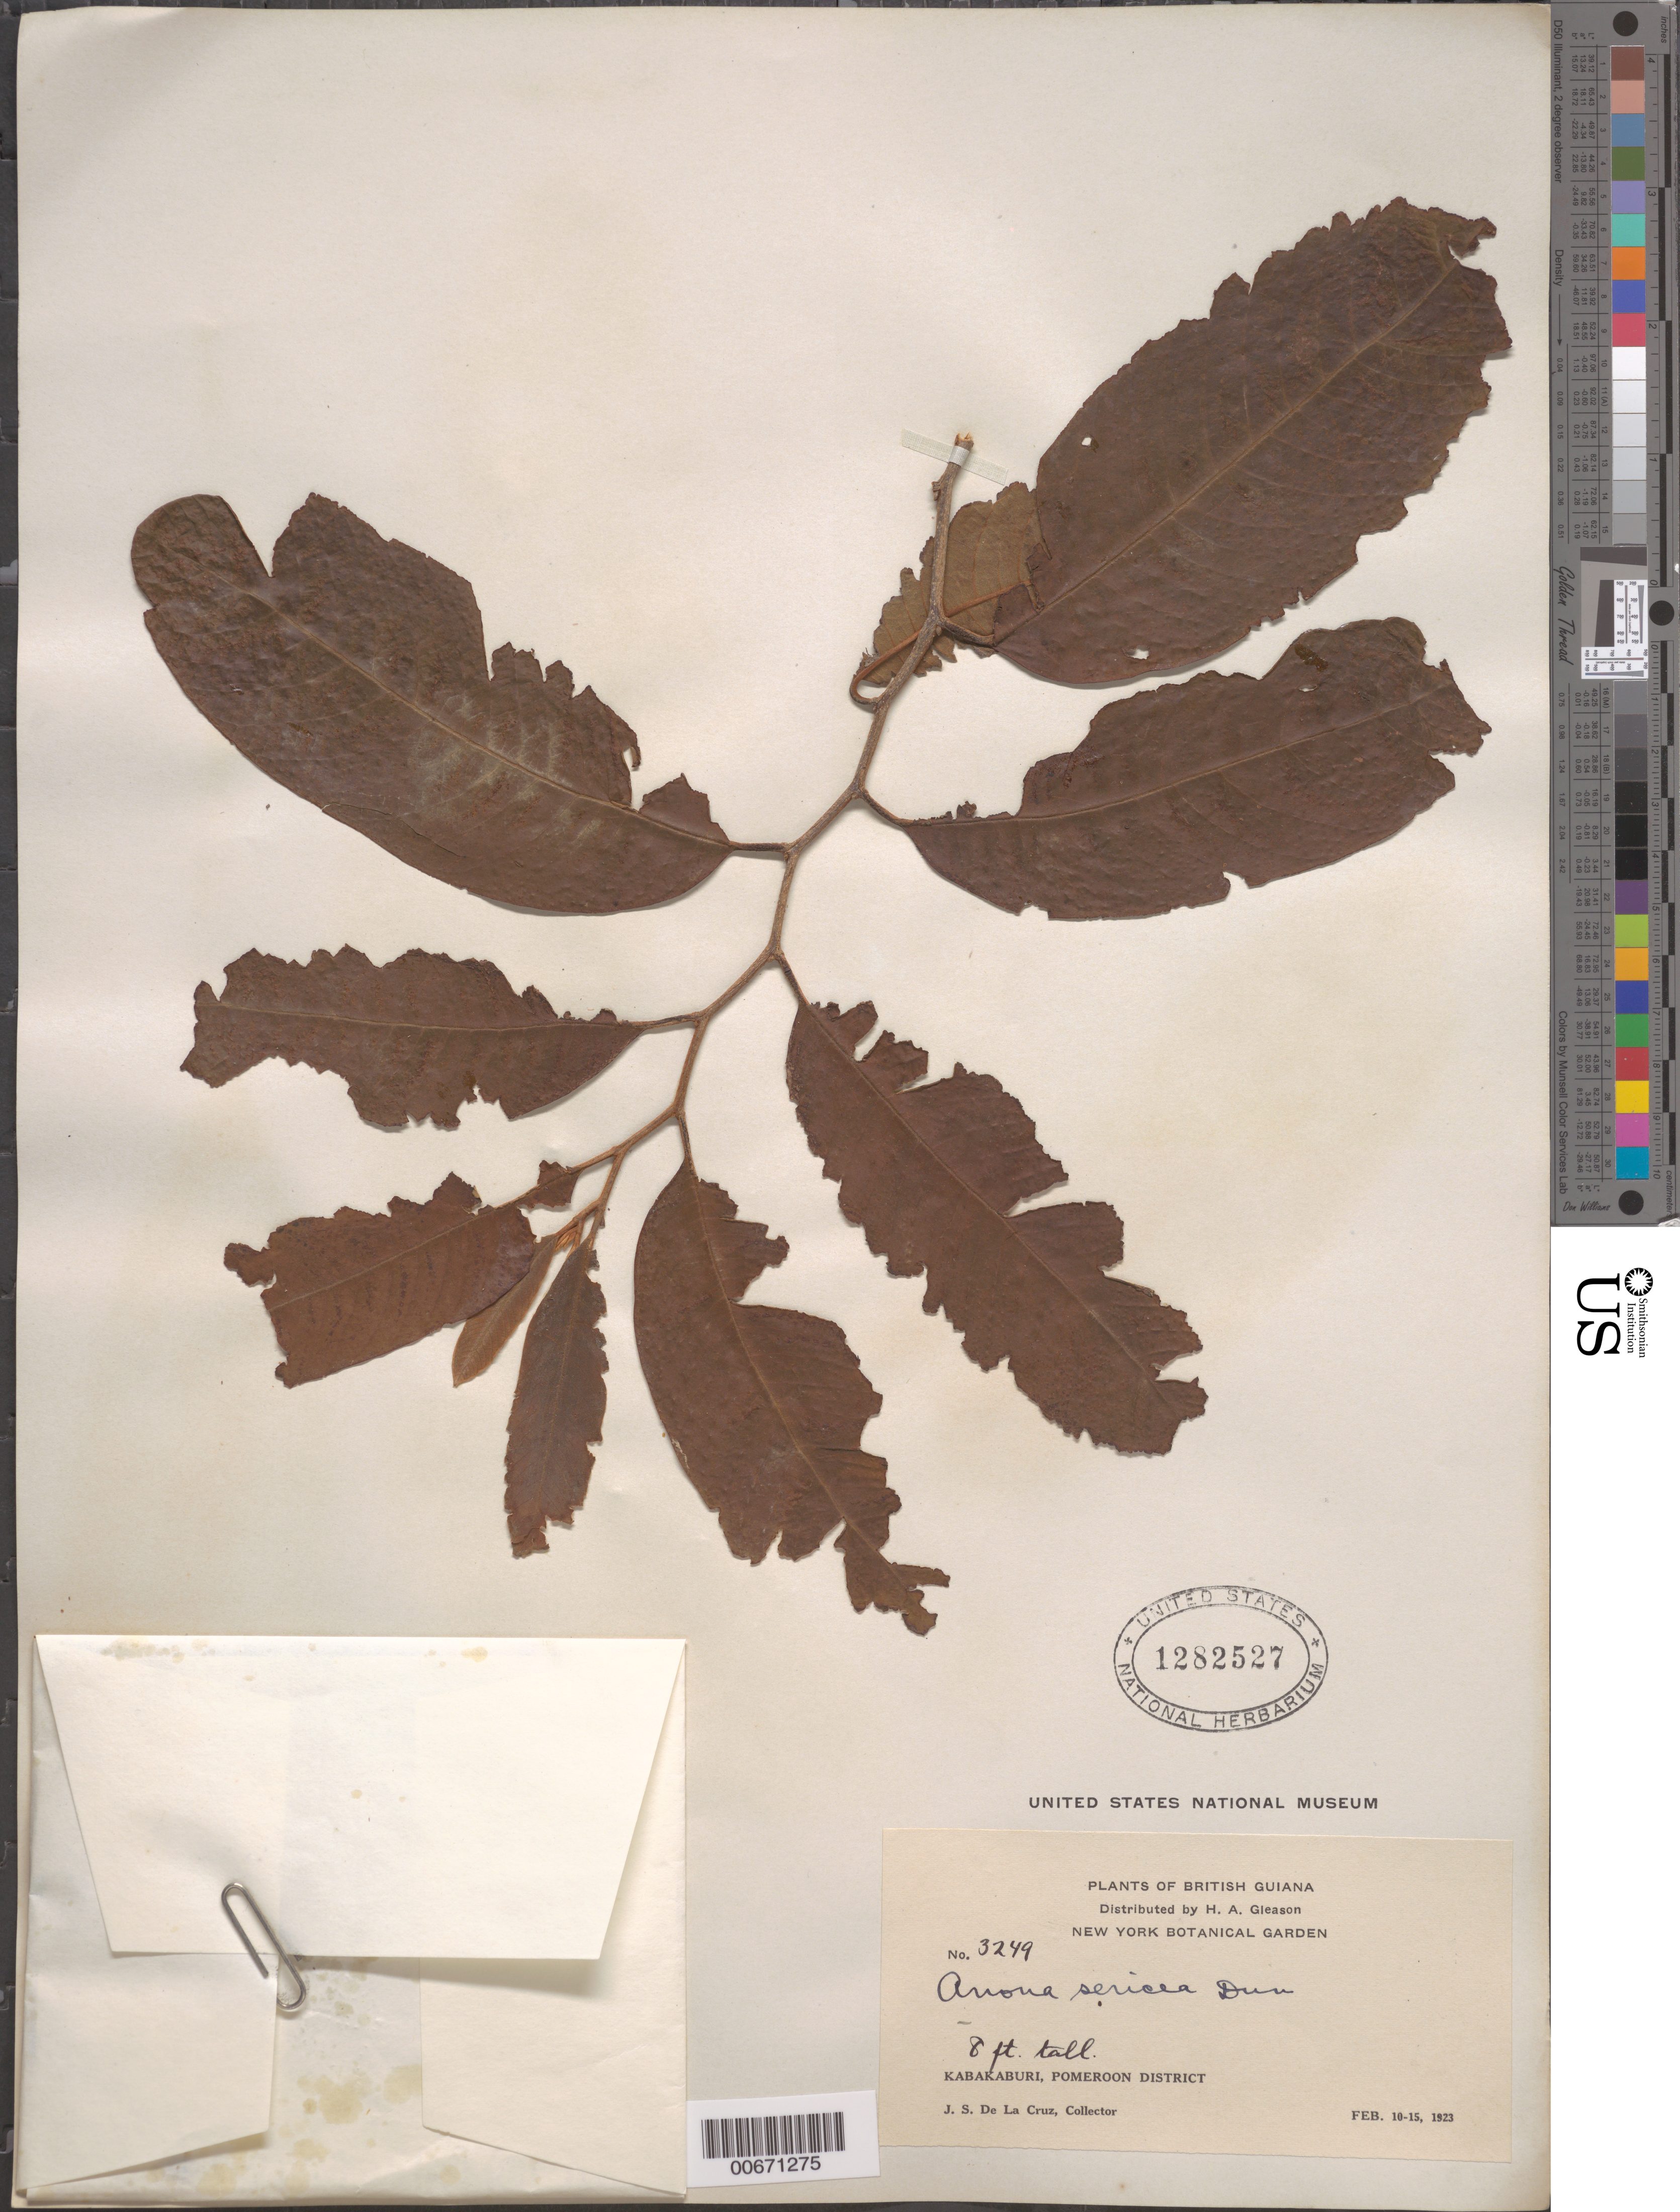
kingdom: Plantae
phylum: Tracheophyta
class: Magnoliopsida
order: Magnoliales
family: Annonaceae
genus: Annona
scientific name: Annona sericea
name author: Dunal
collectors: J. S. de la Cruz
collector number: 3249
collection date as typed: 10-Feb-23 to 15-Feb-23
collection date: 1923-02-10/1923-02-15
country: Guyana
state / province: Pomeroon-Supenaam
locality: Kabakaburi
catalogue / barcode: US 1282527